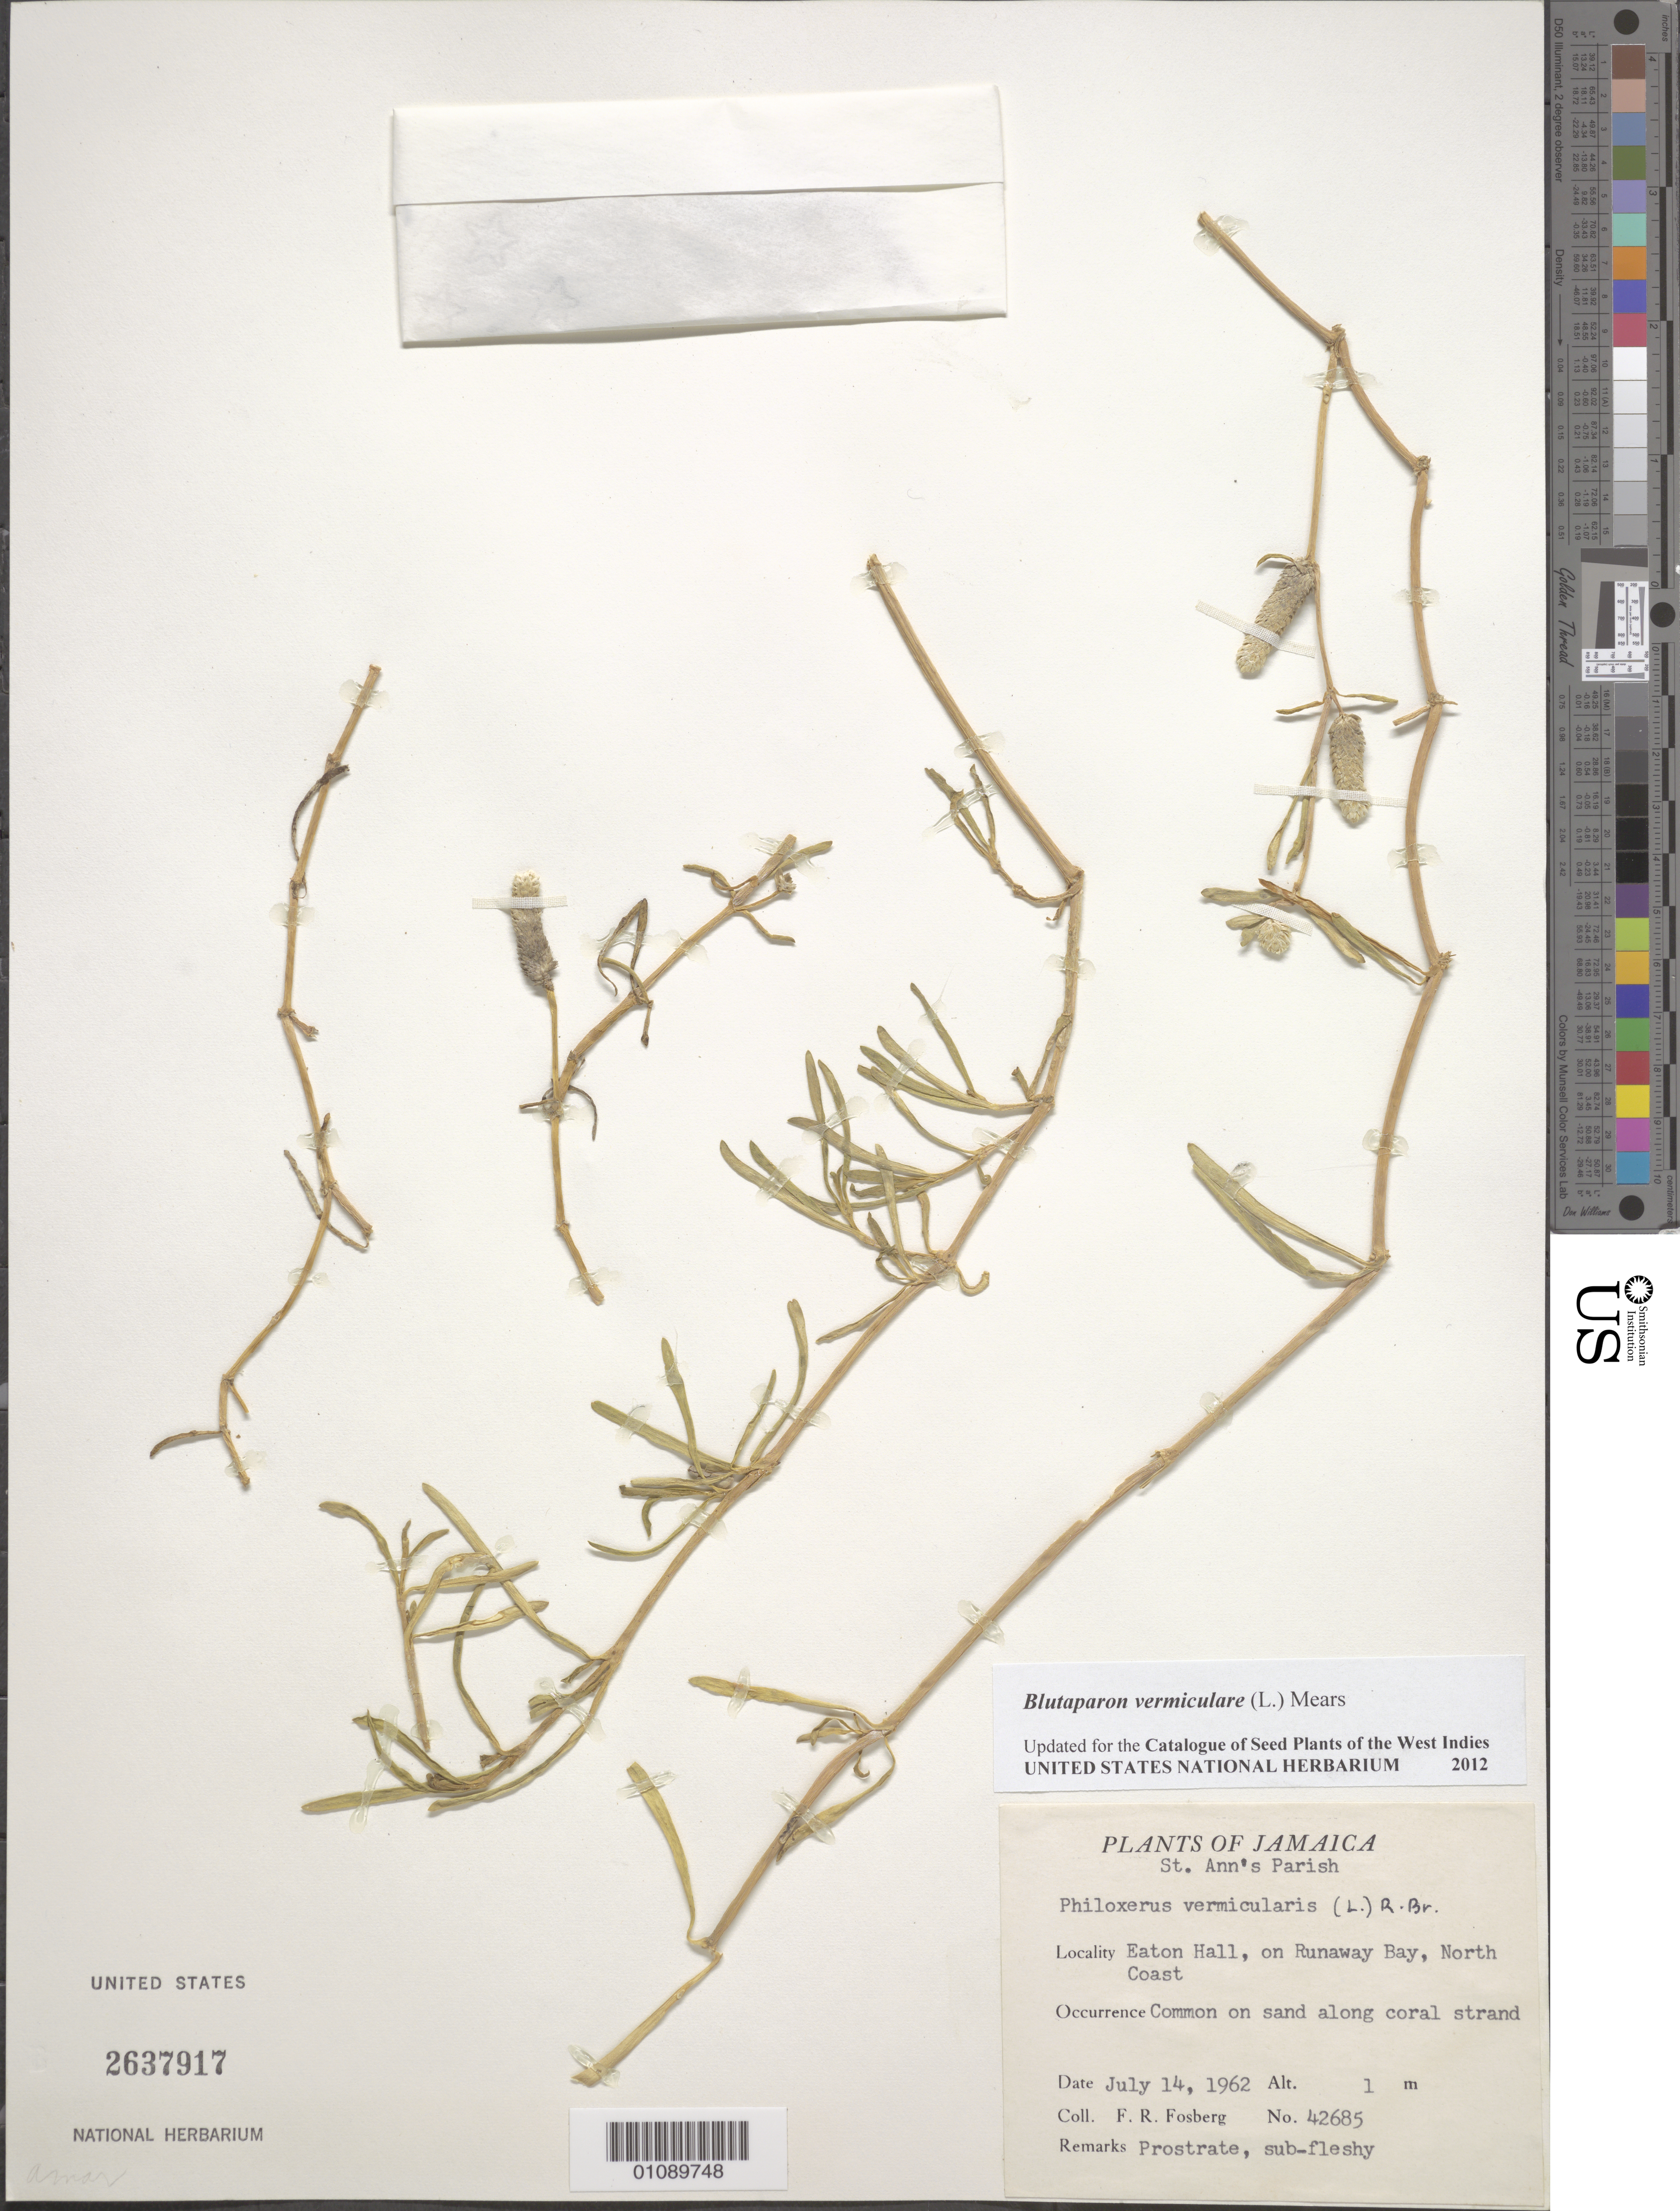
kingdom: Plantae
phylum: Tracheophyta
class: Magnoliopsida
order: Caryophyllales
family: Amaranthaceae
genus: Gomphrena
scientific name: Gomphrena vermicularis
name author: L.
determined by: Strong, Mark T., (BOT), Smithsonian Institution - National Museum of Natural History (UNITED STATES)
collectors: F. R. Fosberg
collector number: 42685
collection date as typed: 14 Jul 1962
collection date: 1962-07-14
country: Jamaica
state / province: Saint Andrew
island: Jamaica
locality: North Coast, on Runaway Bay, Eaton Hall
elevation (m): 1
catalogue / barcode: US 2637917